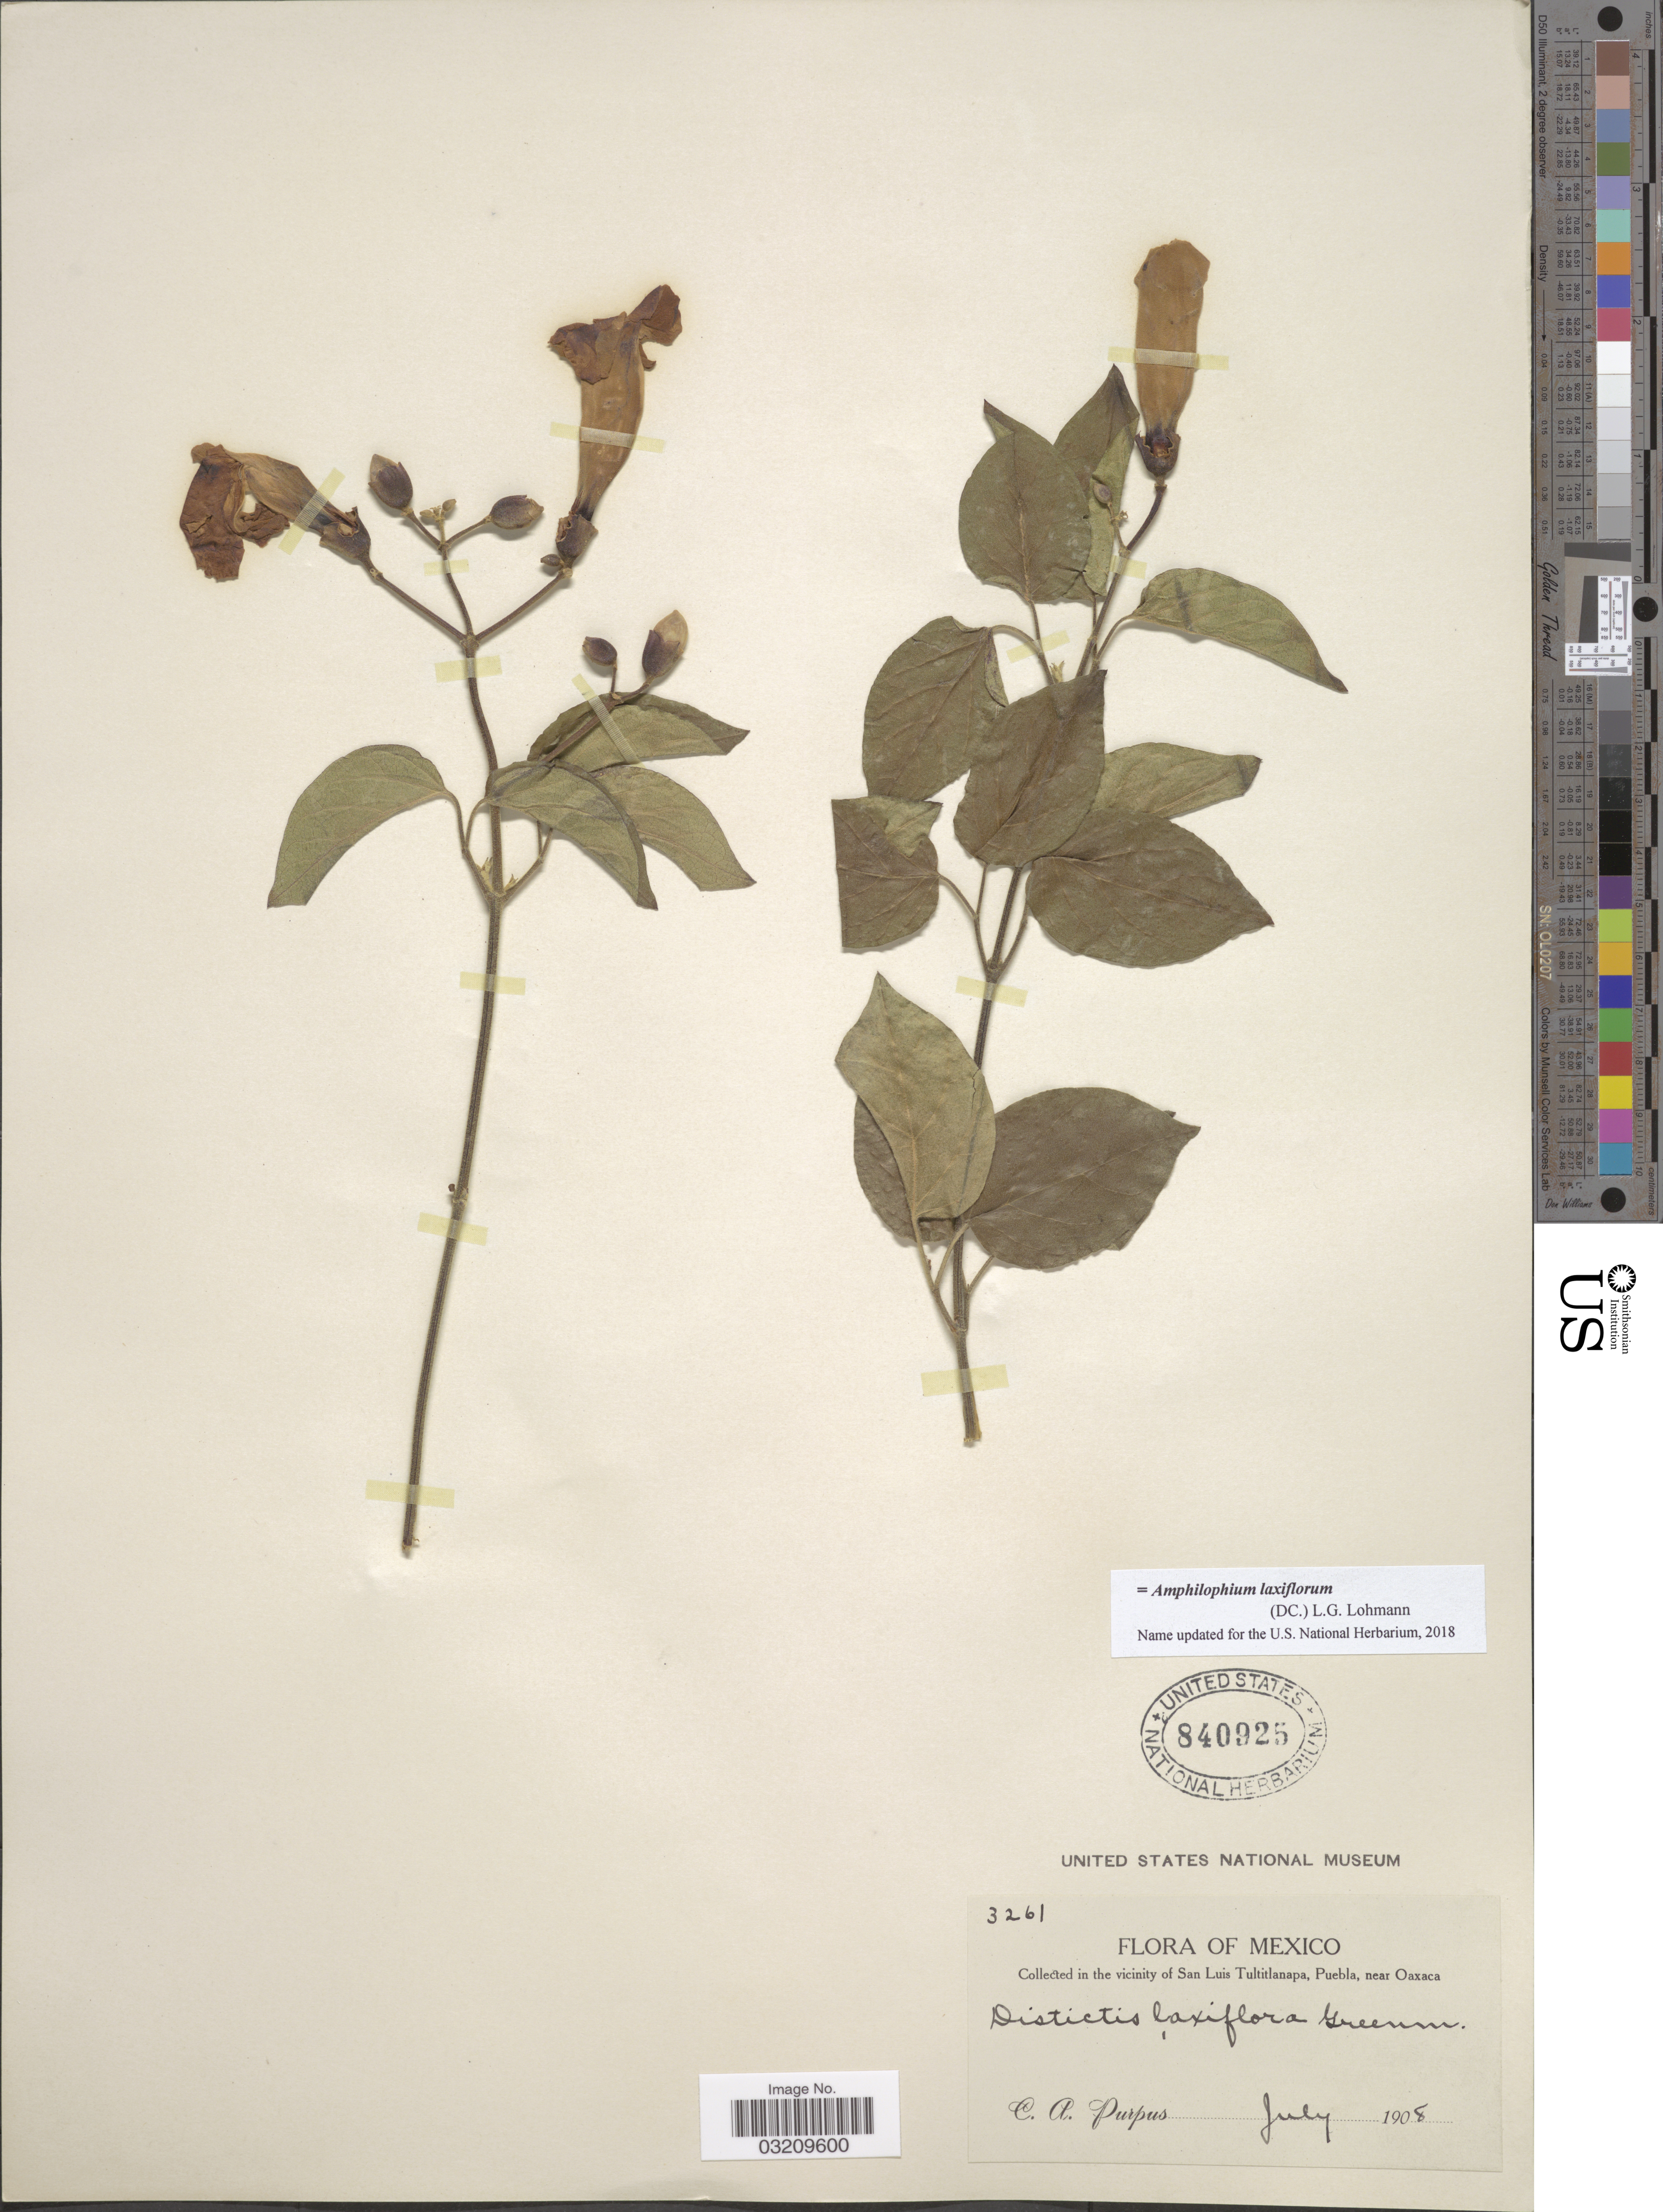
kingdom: Plantae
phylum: Tracheophyta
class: Magnoliopsida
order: Lamiales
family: Bignoniaceae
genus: Amphilophium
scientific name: Amphilophium laxiflorum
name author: (DC.) L.G. Lohmann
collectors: C. A. Purpus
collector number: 3261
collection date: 1908-07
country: Mexico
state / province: Puebla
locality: In the vicinity of San Luis Tultitlanapa, near Oaxaca.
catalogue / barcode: US 840925